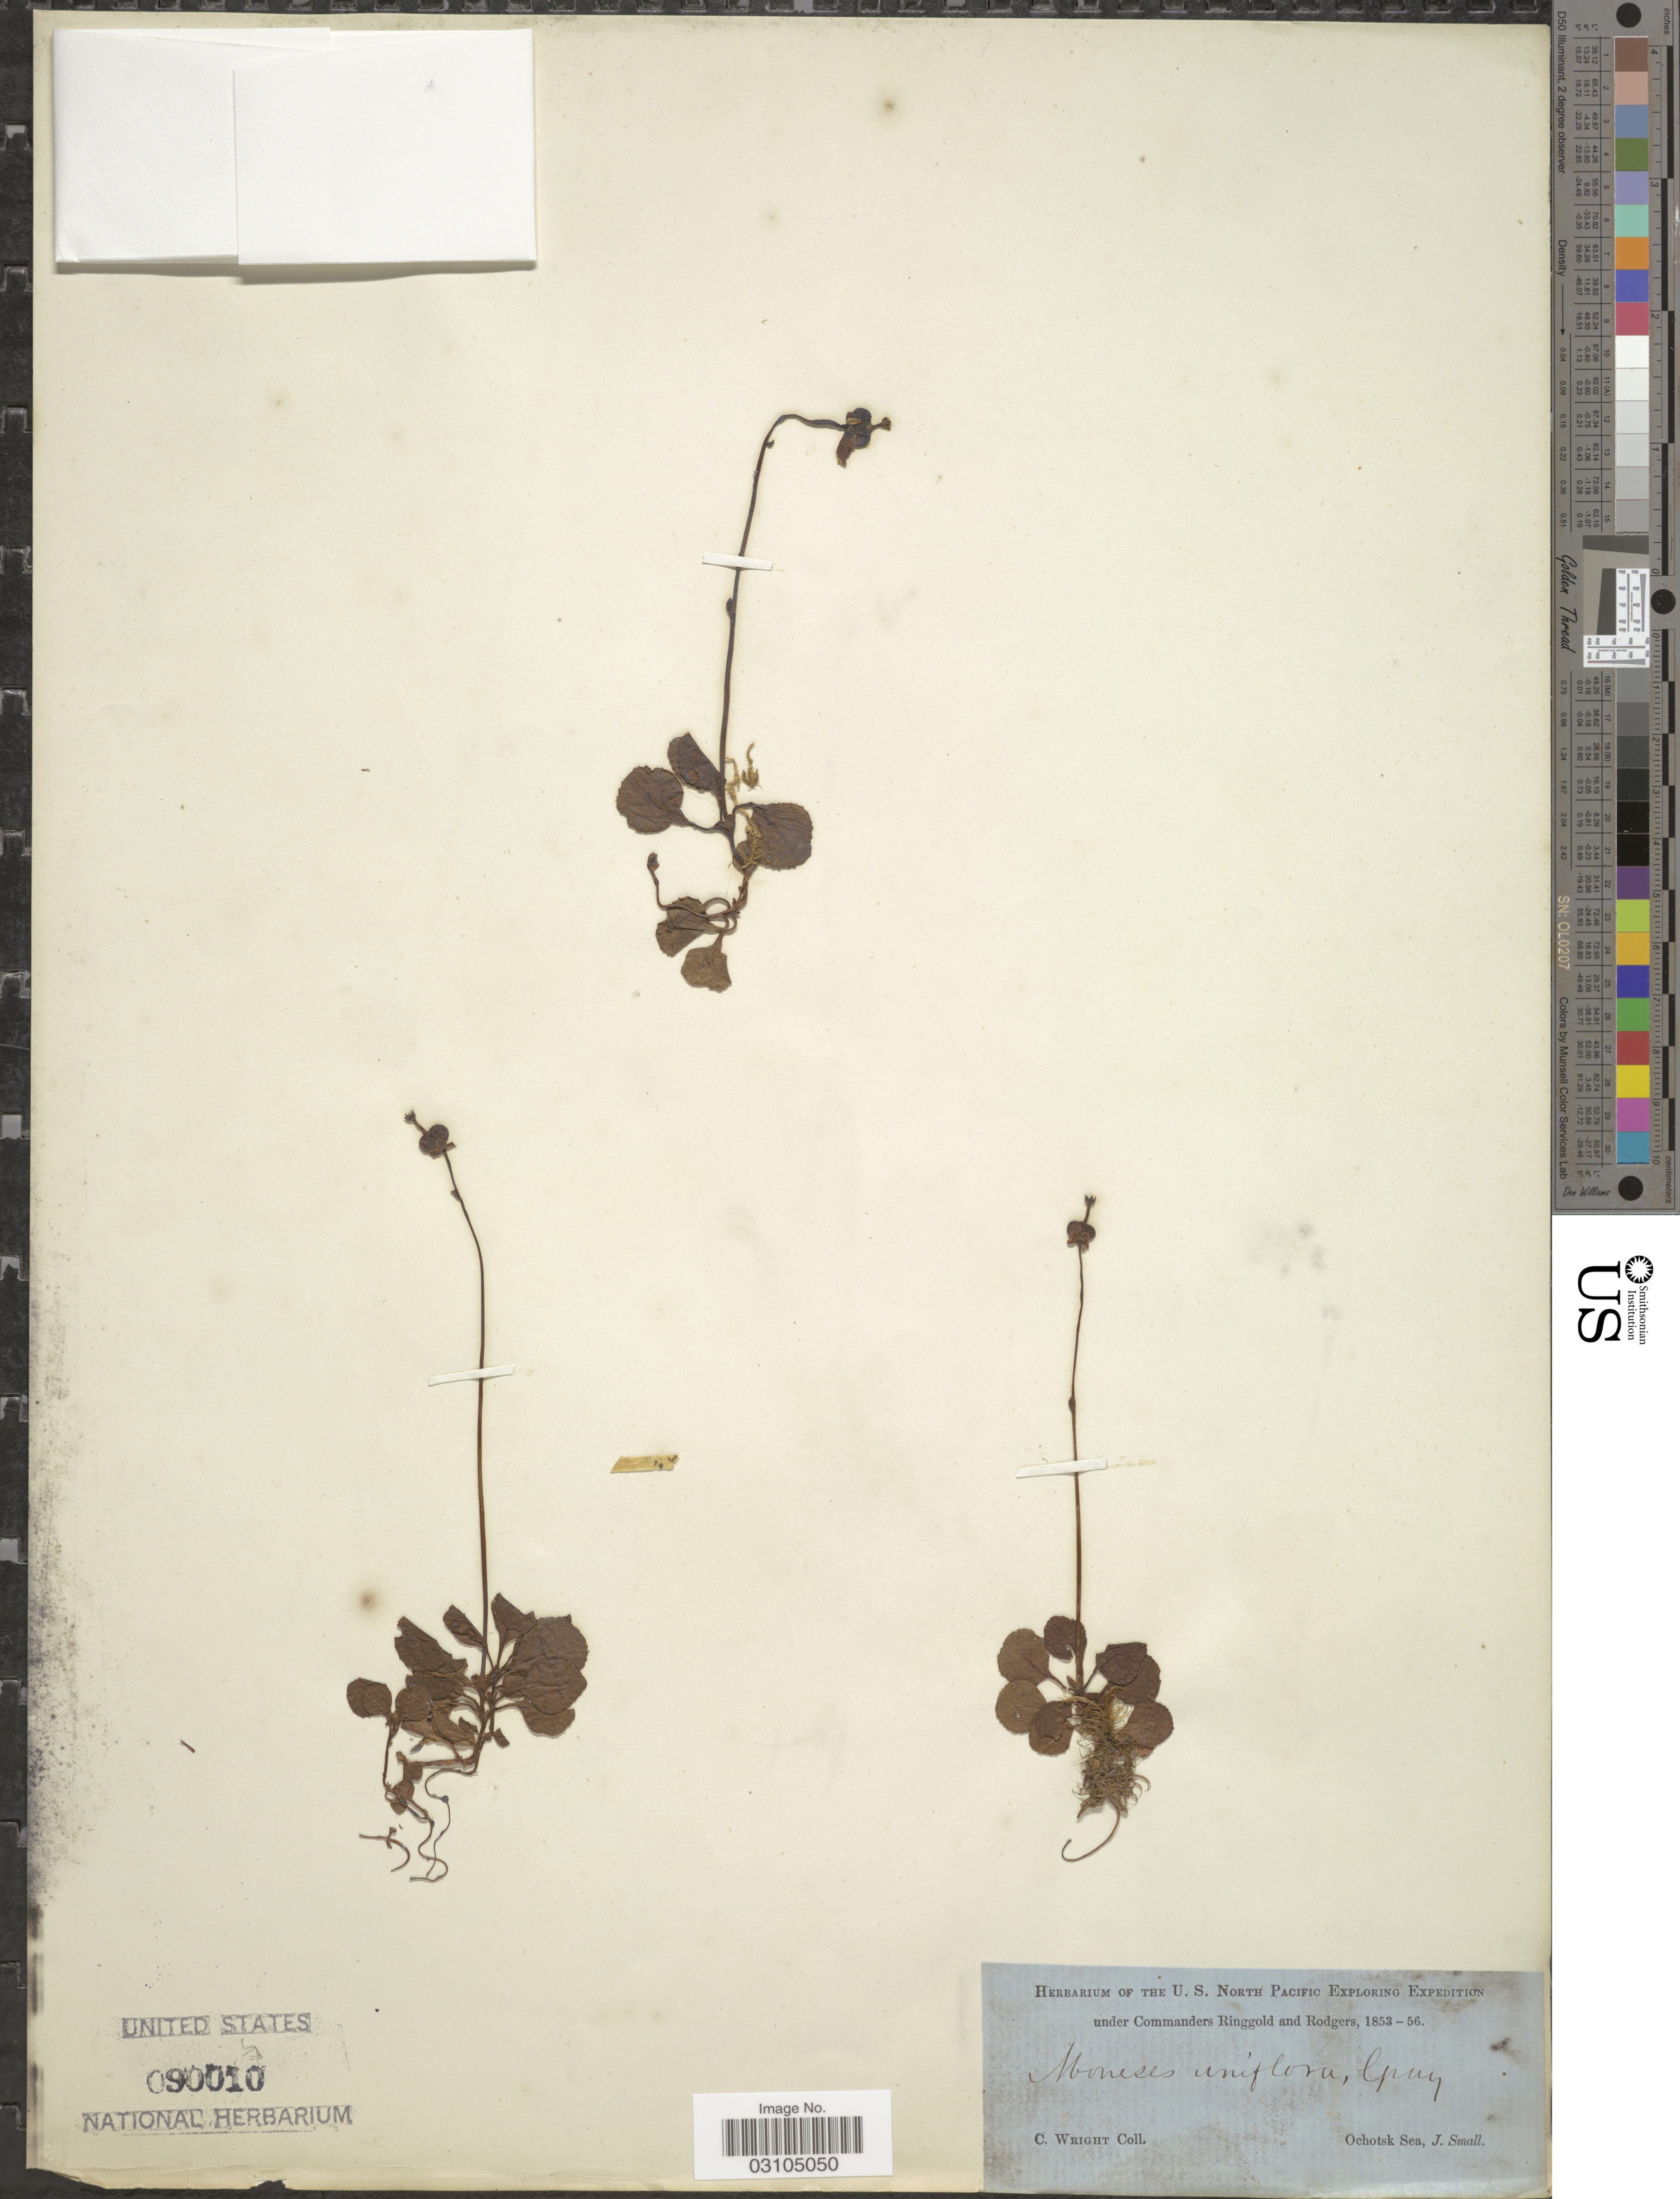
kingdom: Plantae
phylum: Tracheophyta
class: Magnoliopsida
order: Ericales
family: Ericaceae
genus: Moneses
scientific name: Moneses uniflora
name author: (L.) A. Gray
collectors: C. Wright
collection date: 1853/1856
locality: Ochotsk Sea.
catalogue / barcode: US 90010